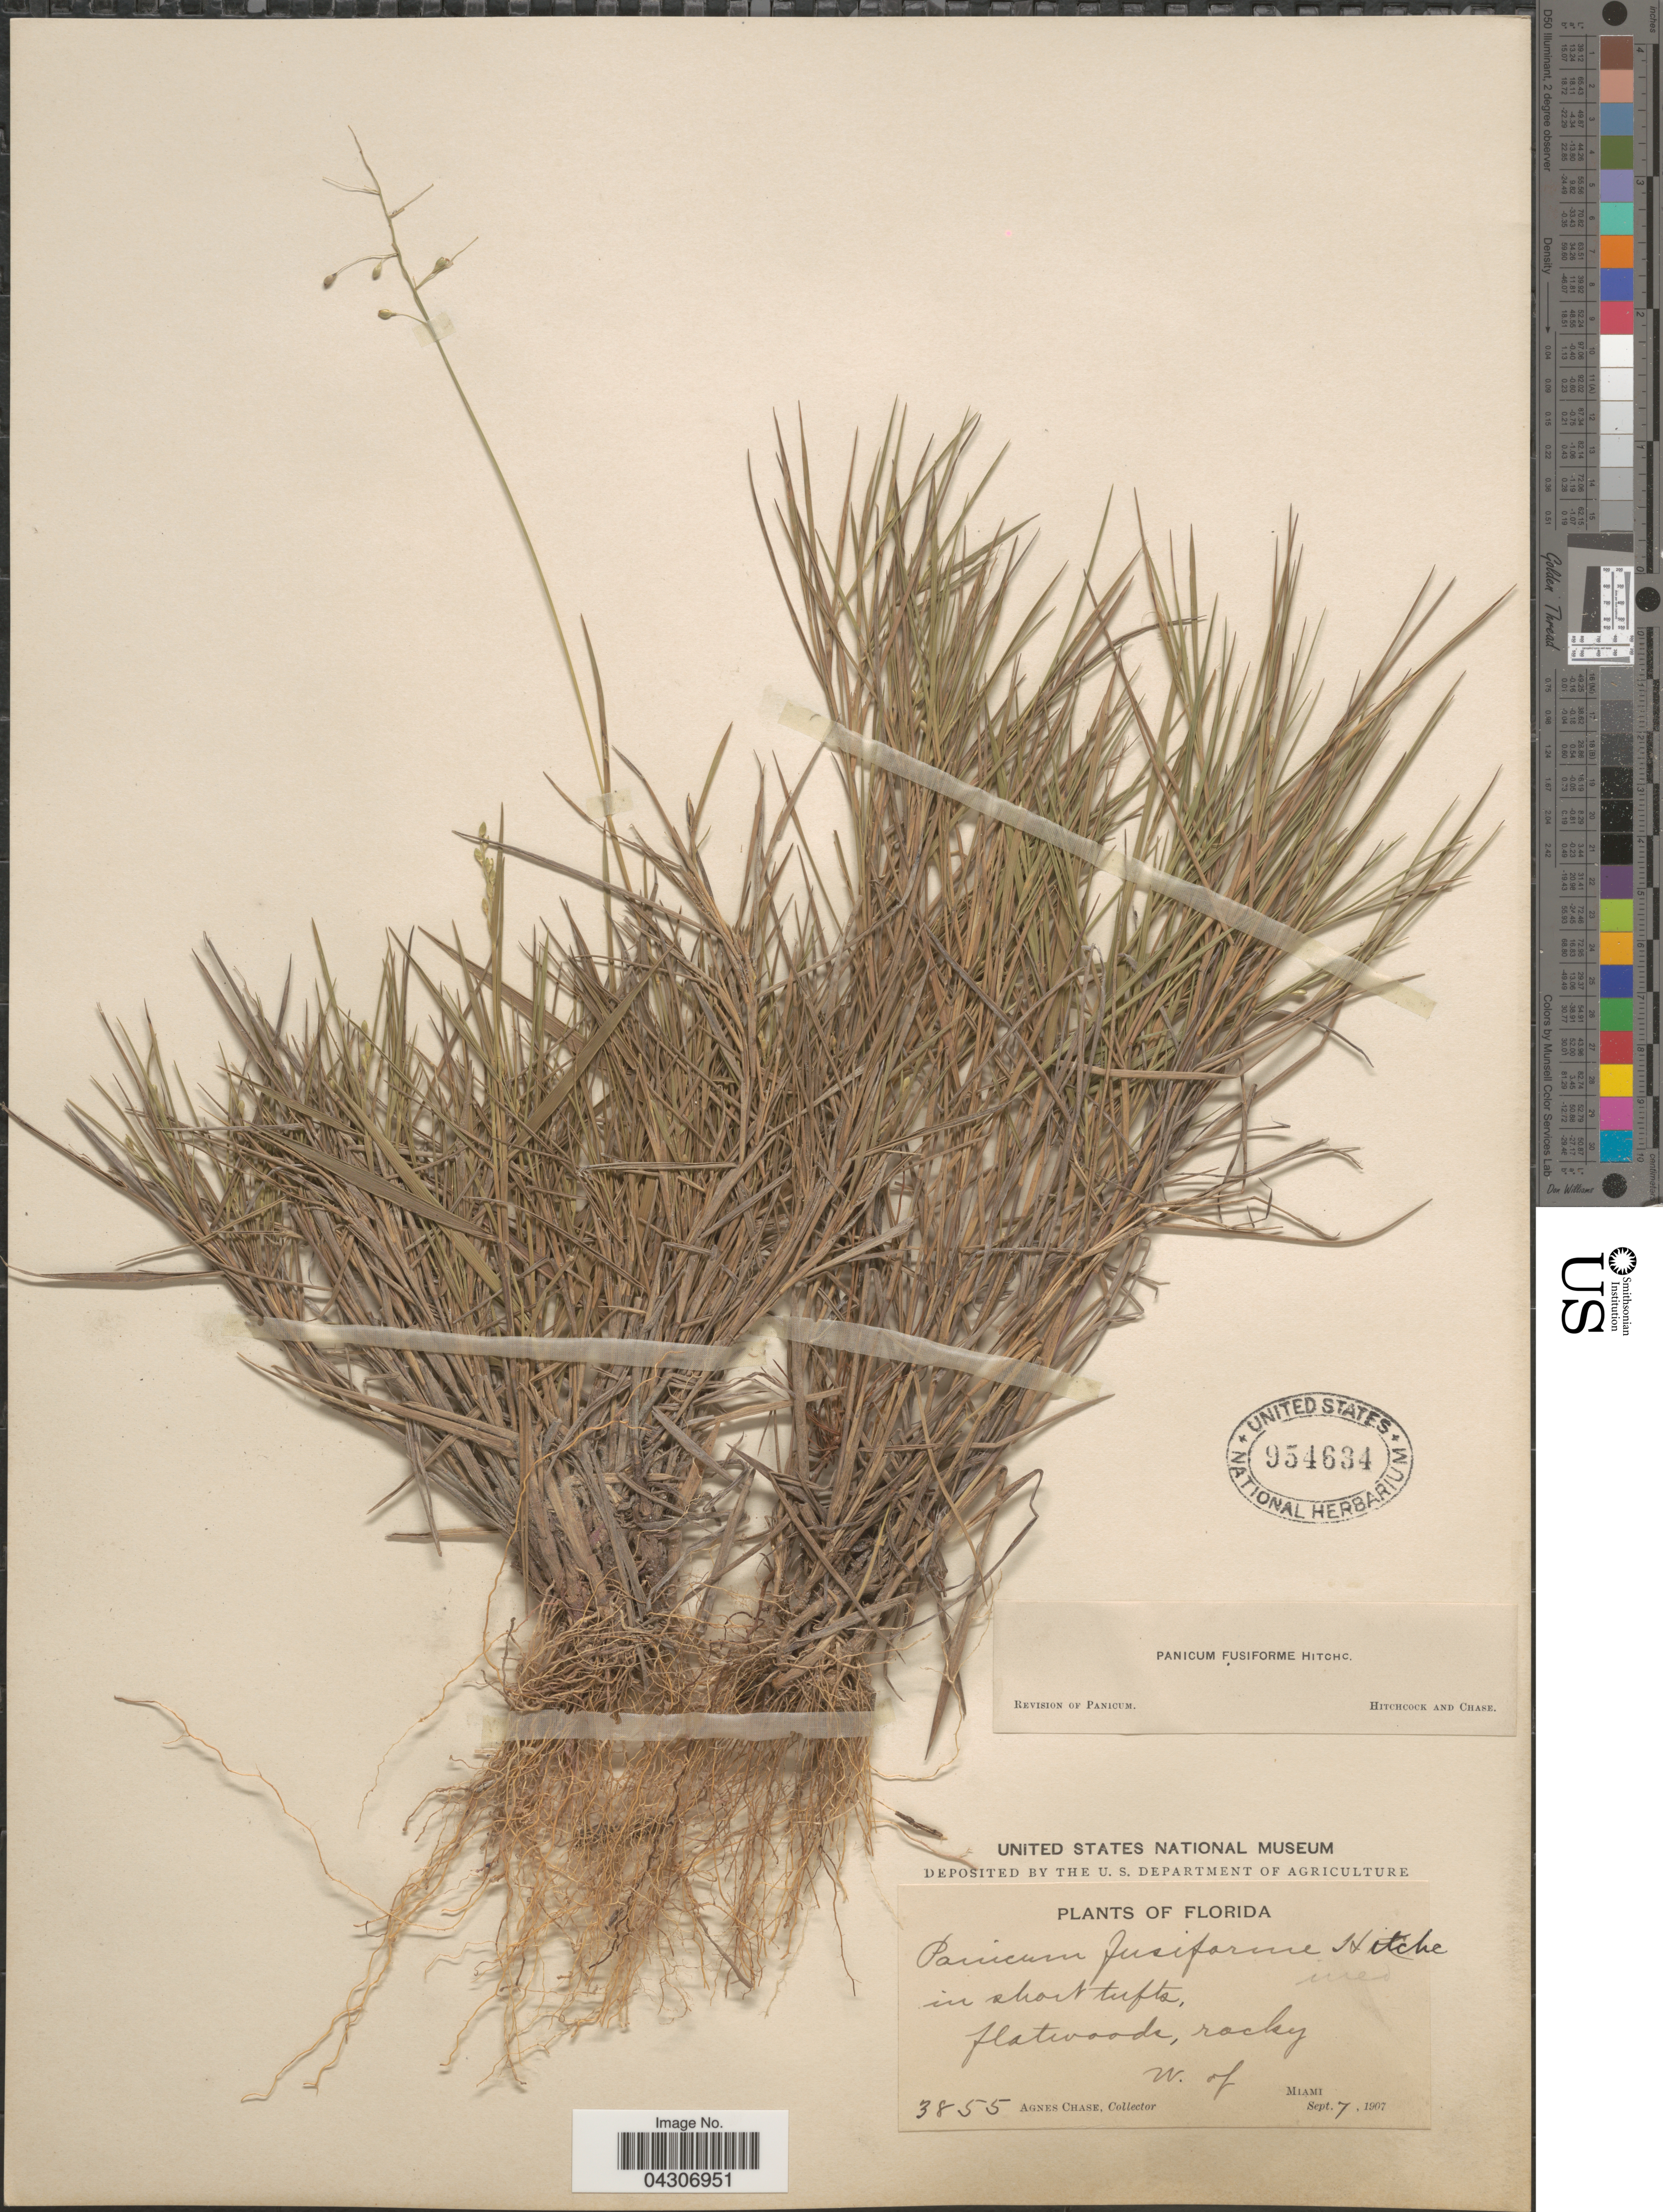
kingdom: Plantae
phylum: Tracheophyta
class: Liliopsida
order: Poales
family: Poaceae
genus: Dichanthelium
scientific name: Dichanthelium aciculare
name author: (Desv. ex Poir.) Gould & C.A. Clark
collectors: A. Chase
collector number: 3855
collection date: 1907-09-07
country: United States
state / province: Florida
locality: W. of Miami.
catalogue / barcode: US 954634